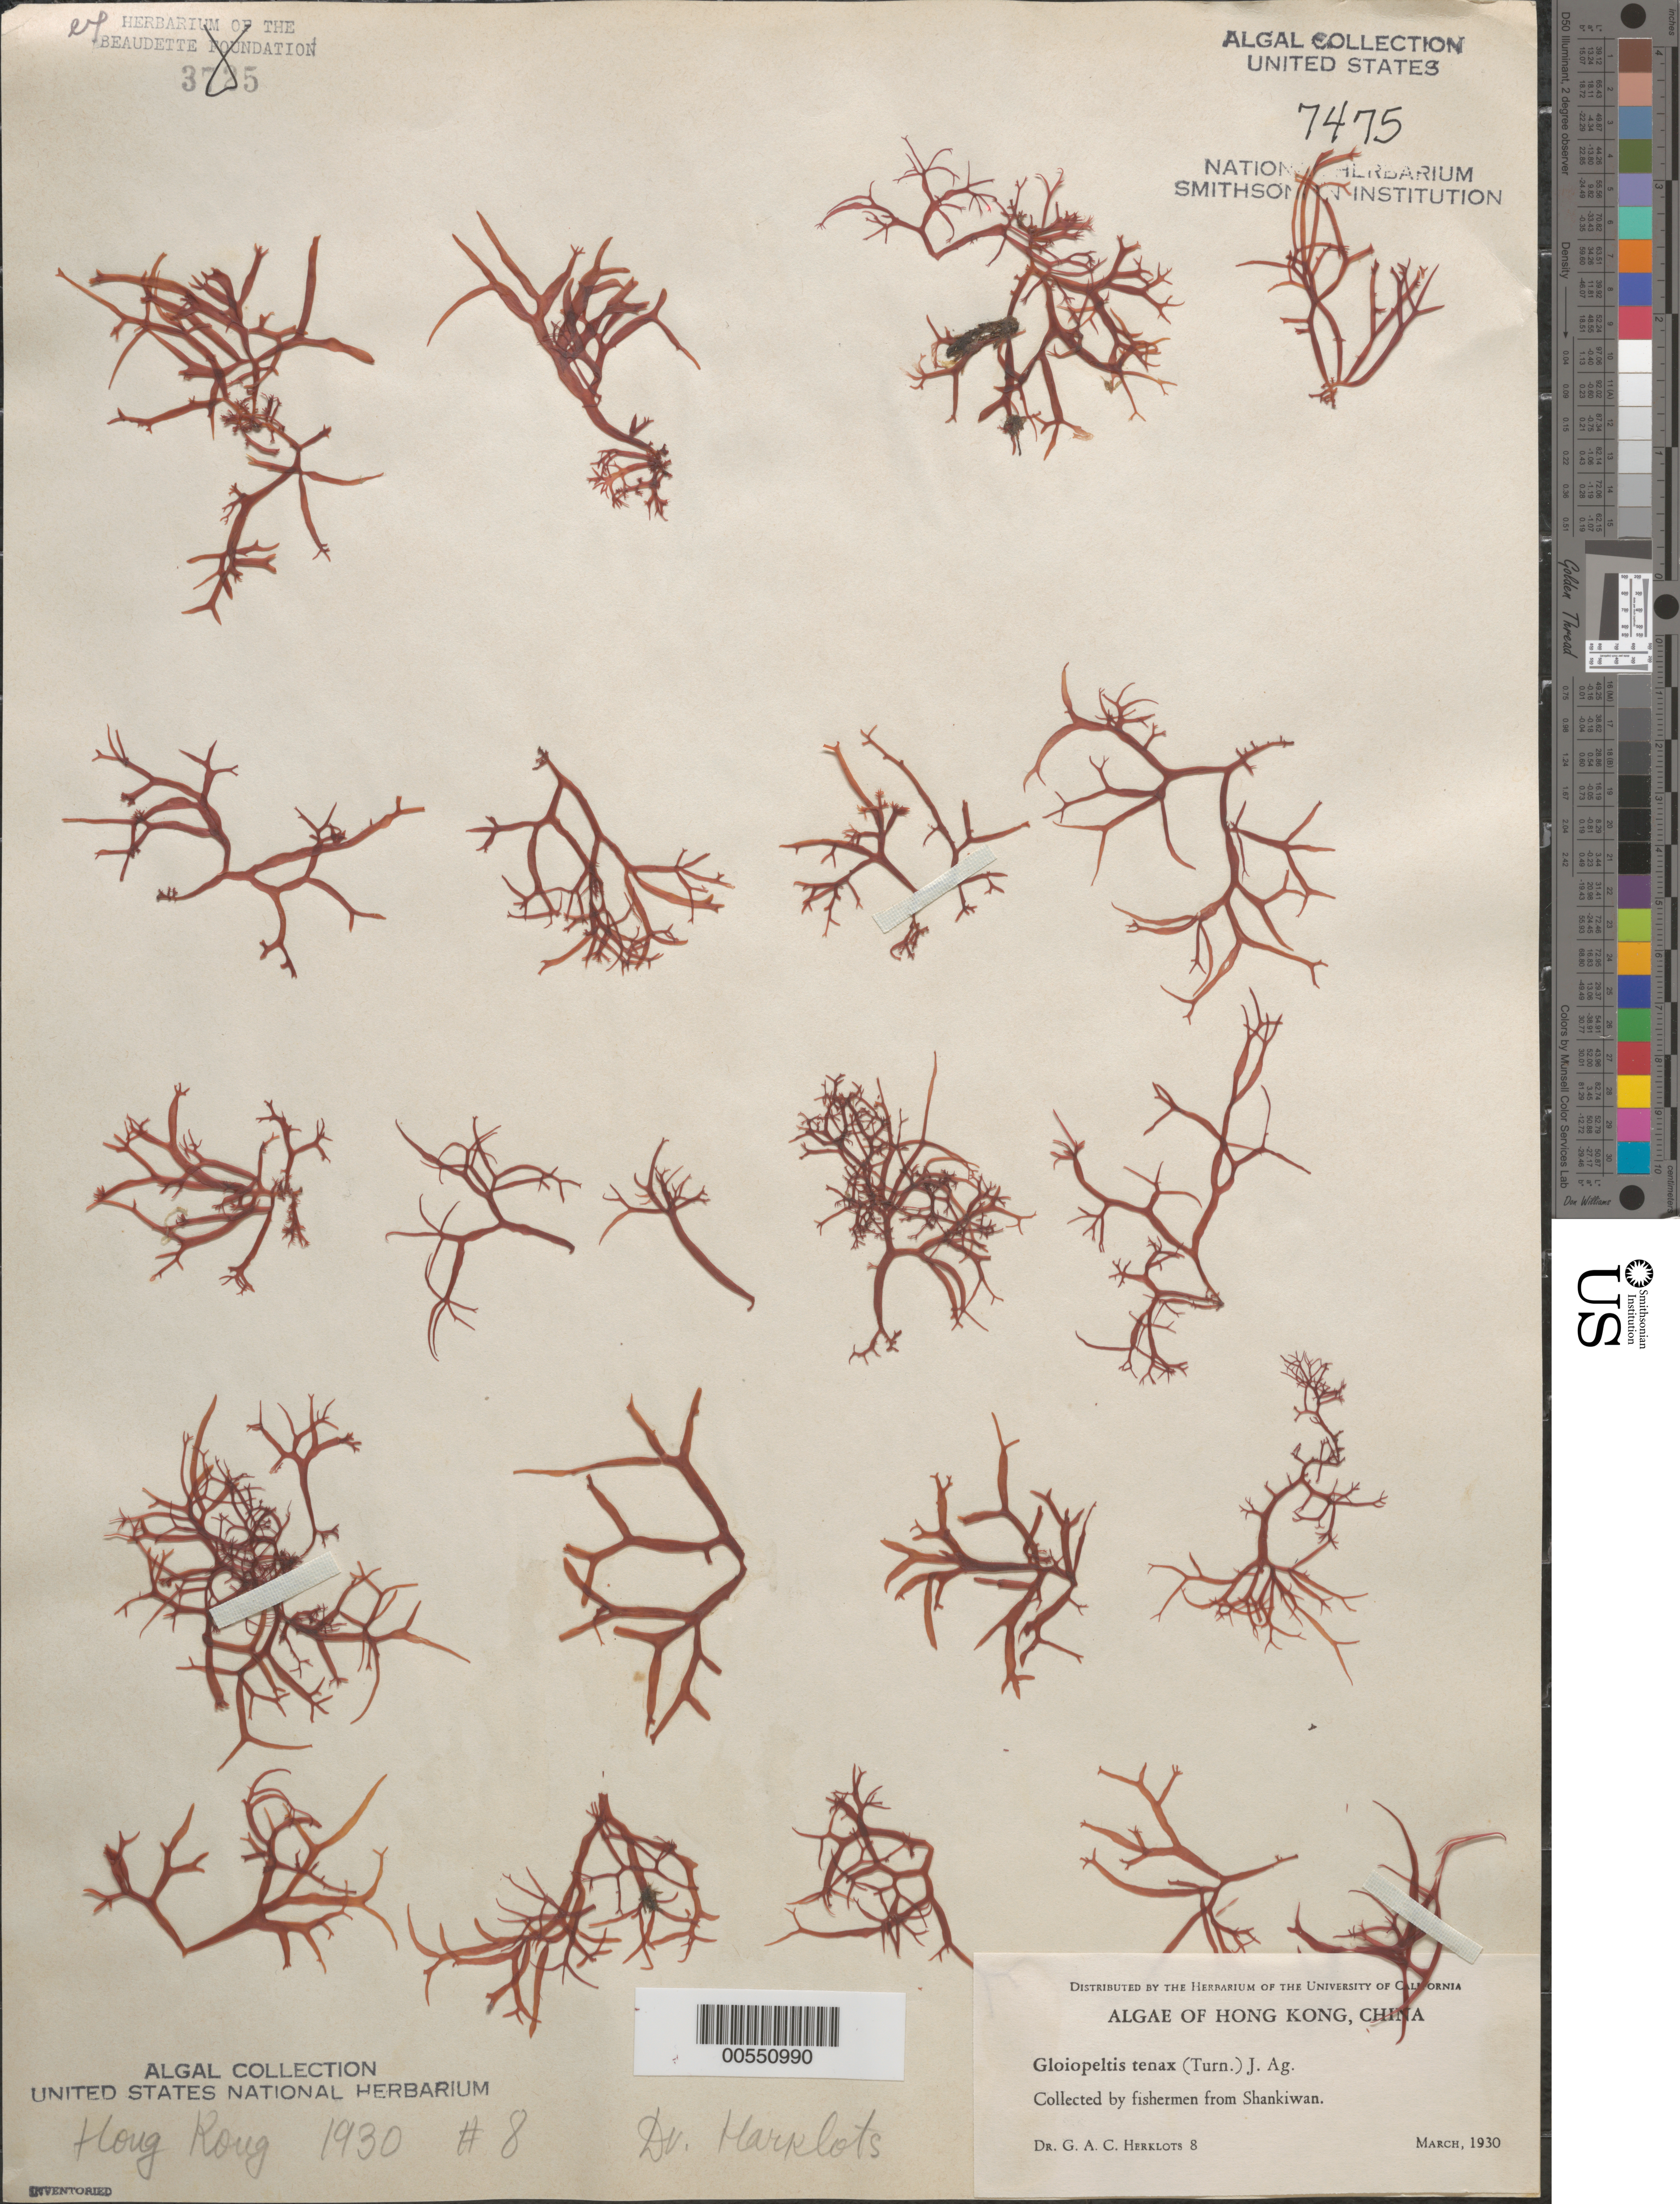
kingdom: Plantae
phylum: Rhodophyta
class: Florideophyceae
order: Gigartinales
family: Endocladiaceae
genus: Gloiopeltis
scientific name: Gloiopeltis tenax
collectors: G. Herklots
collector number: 8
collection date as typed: Mar 1930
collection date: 1930-03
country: China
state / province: Hong Kong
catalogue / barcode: US 7475